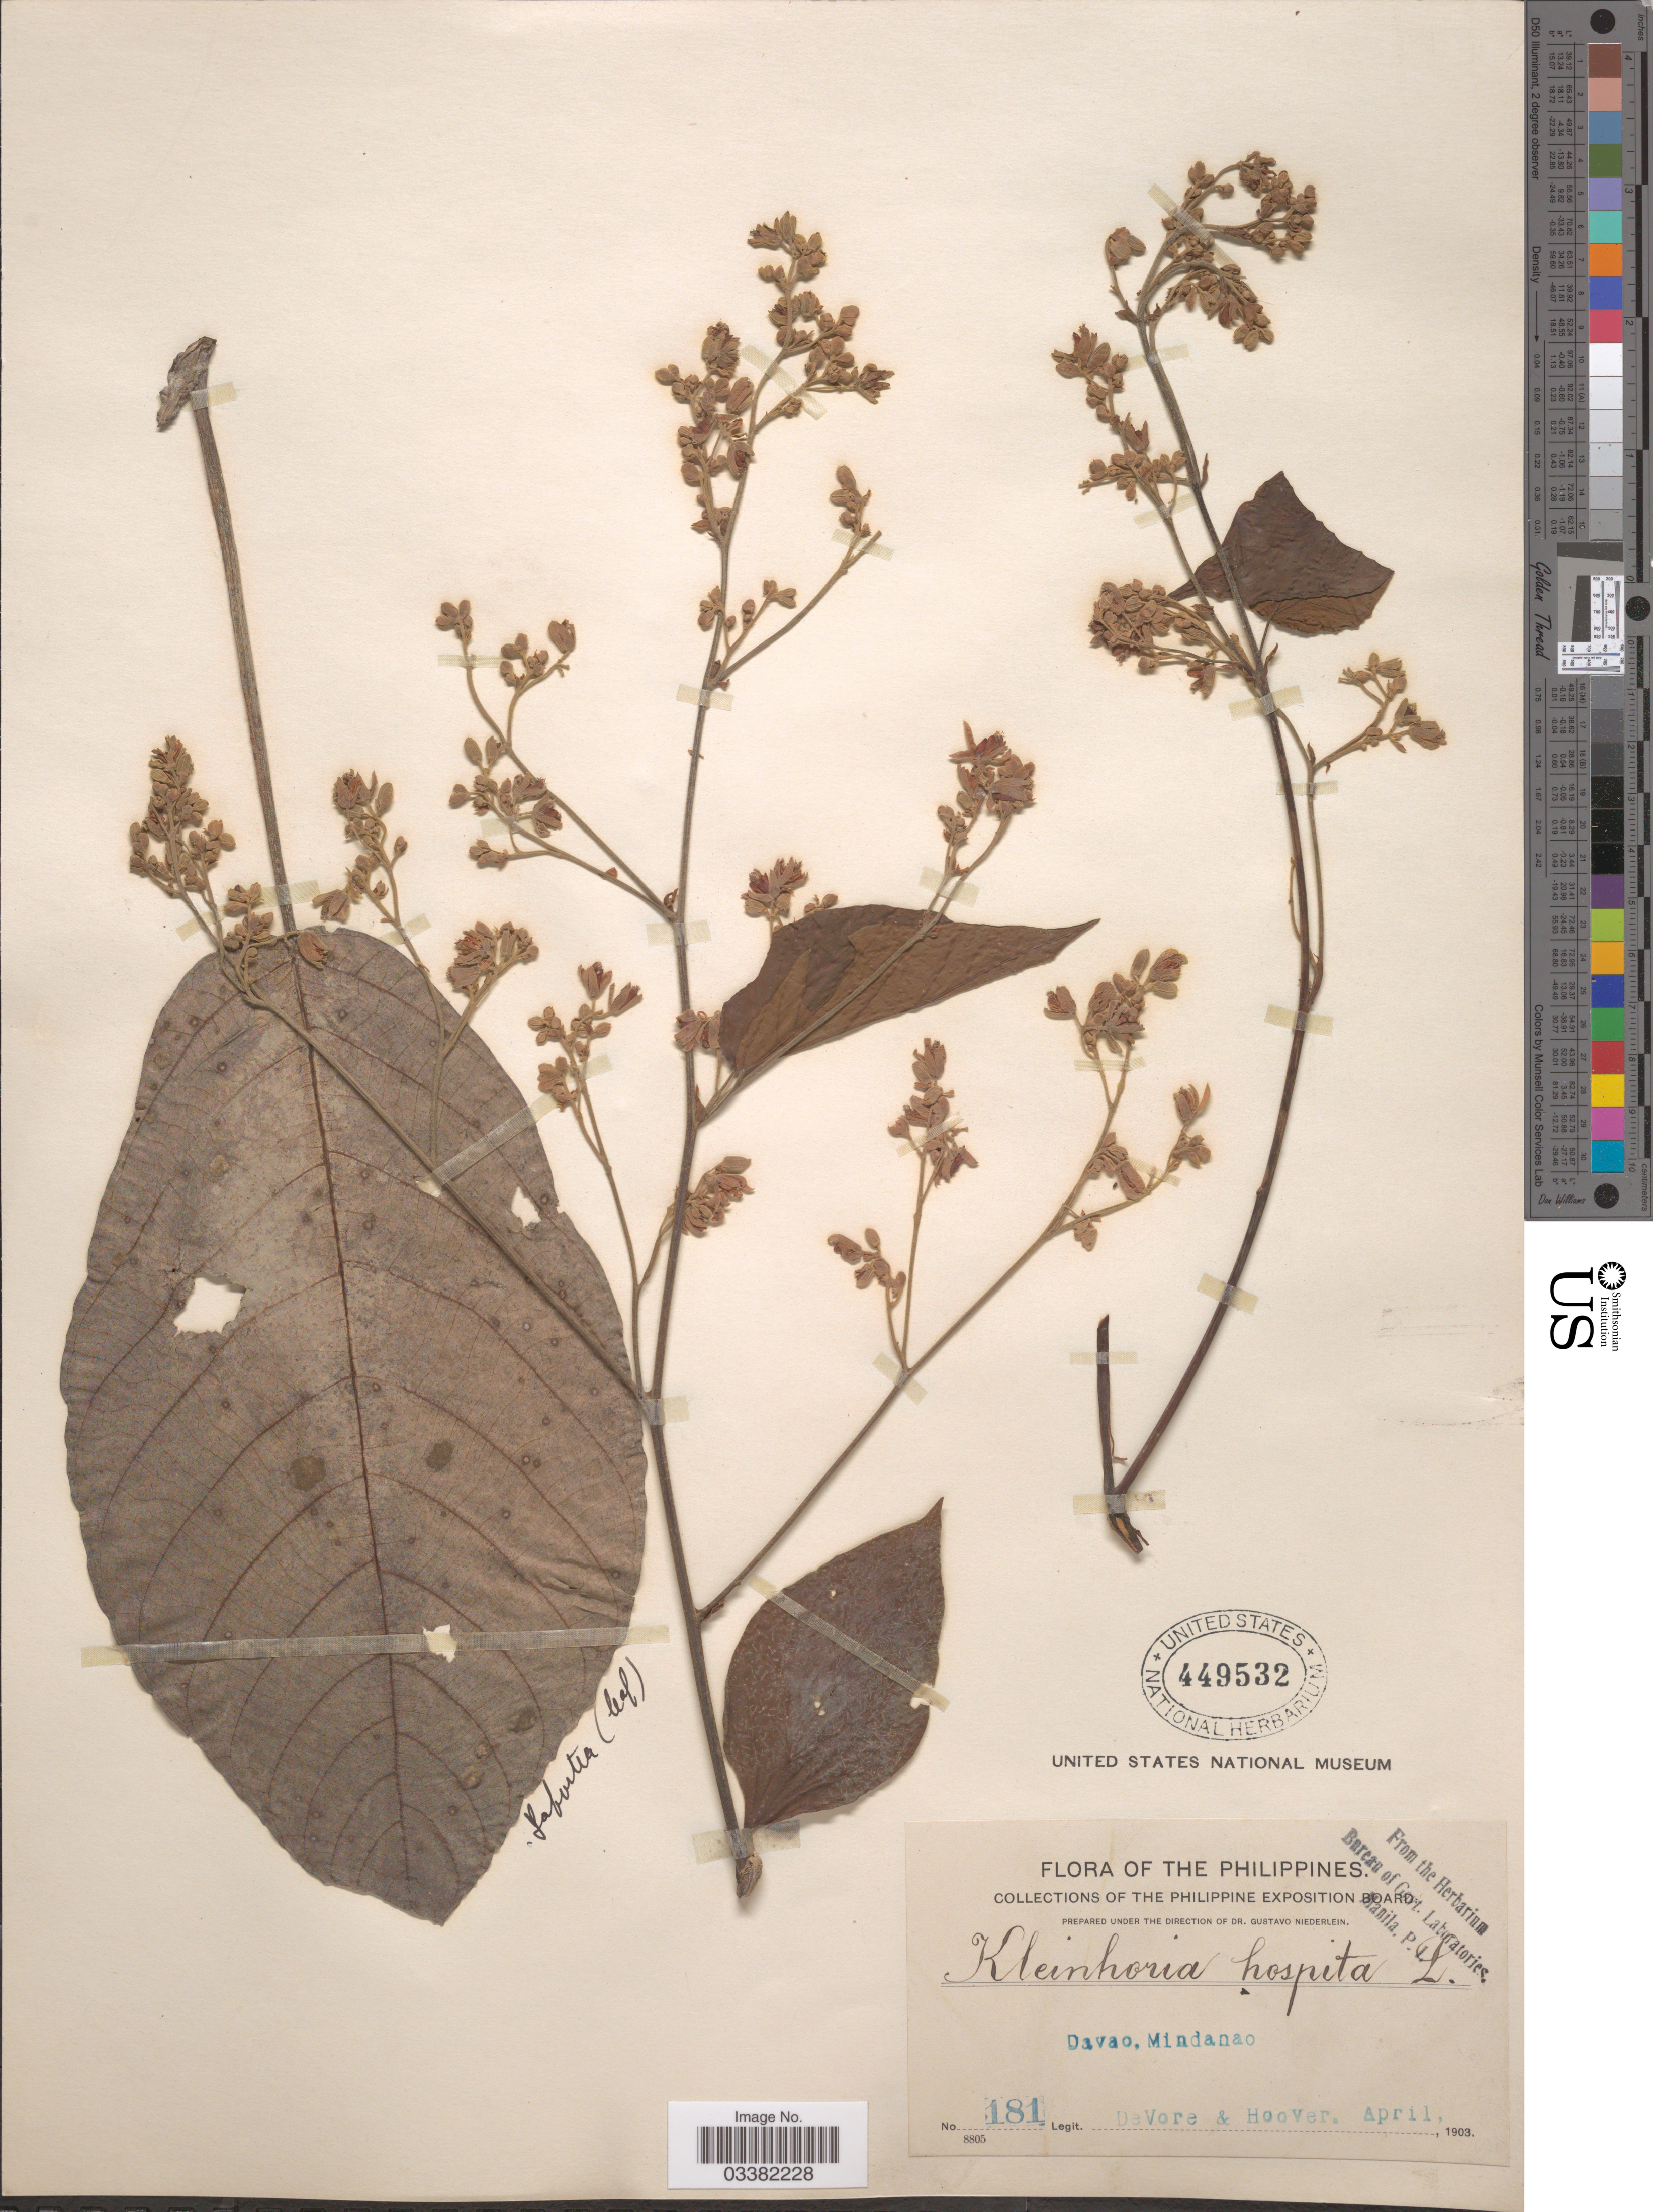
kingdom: Plantae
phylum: Tracheophyta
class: Magnoliopsida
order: Malvales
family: Malvaceae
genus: Kleinhovia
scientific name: Kleinhovia hospita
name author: L.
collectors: -. DeVore & -- Hoover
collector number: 181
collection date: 1903-04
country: Philippines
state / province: Davao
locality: Mindanao.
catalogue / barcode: US 449532